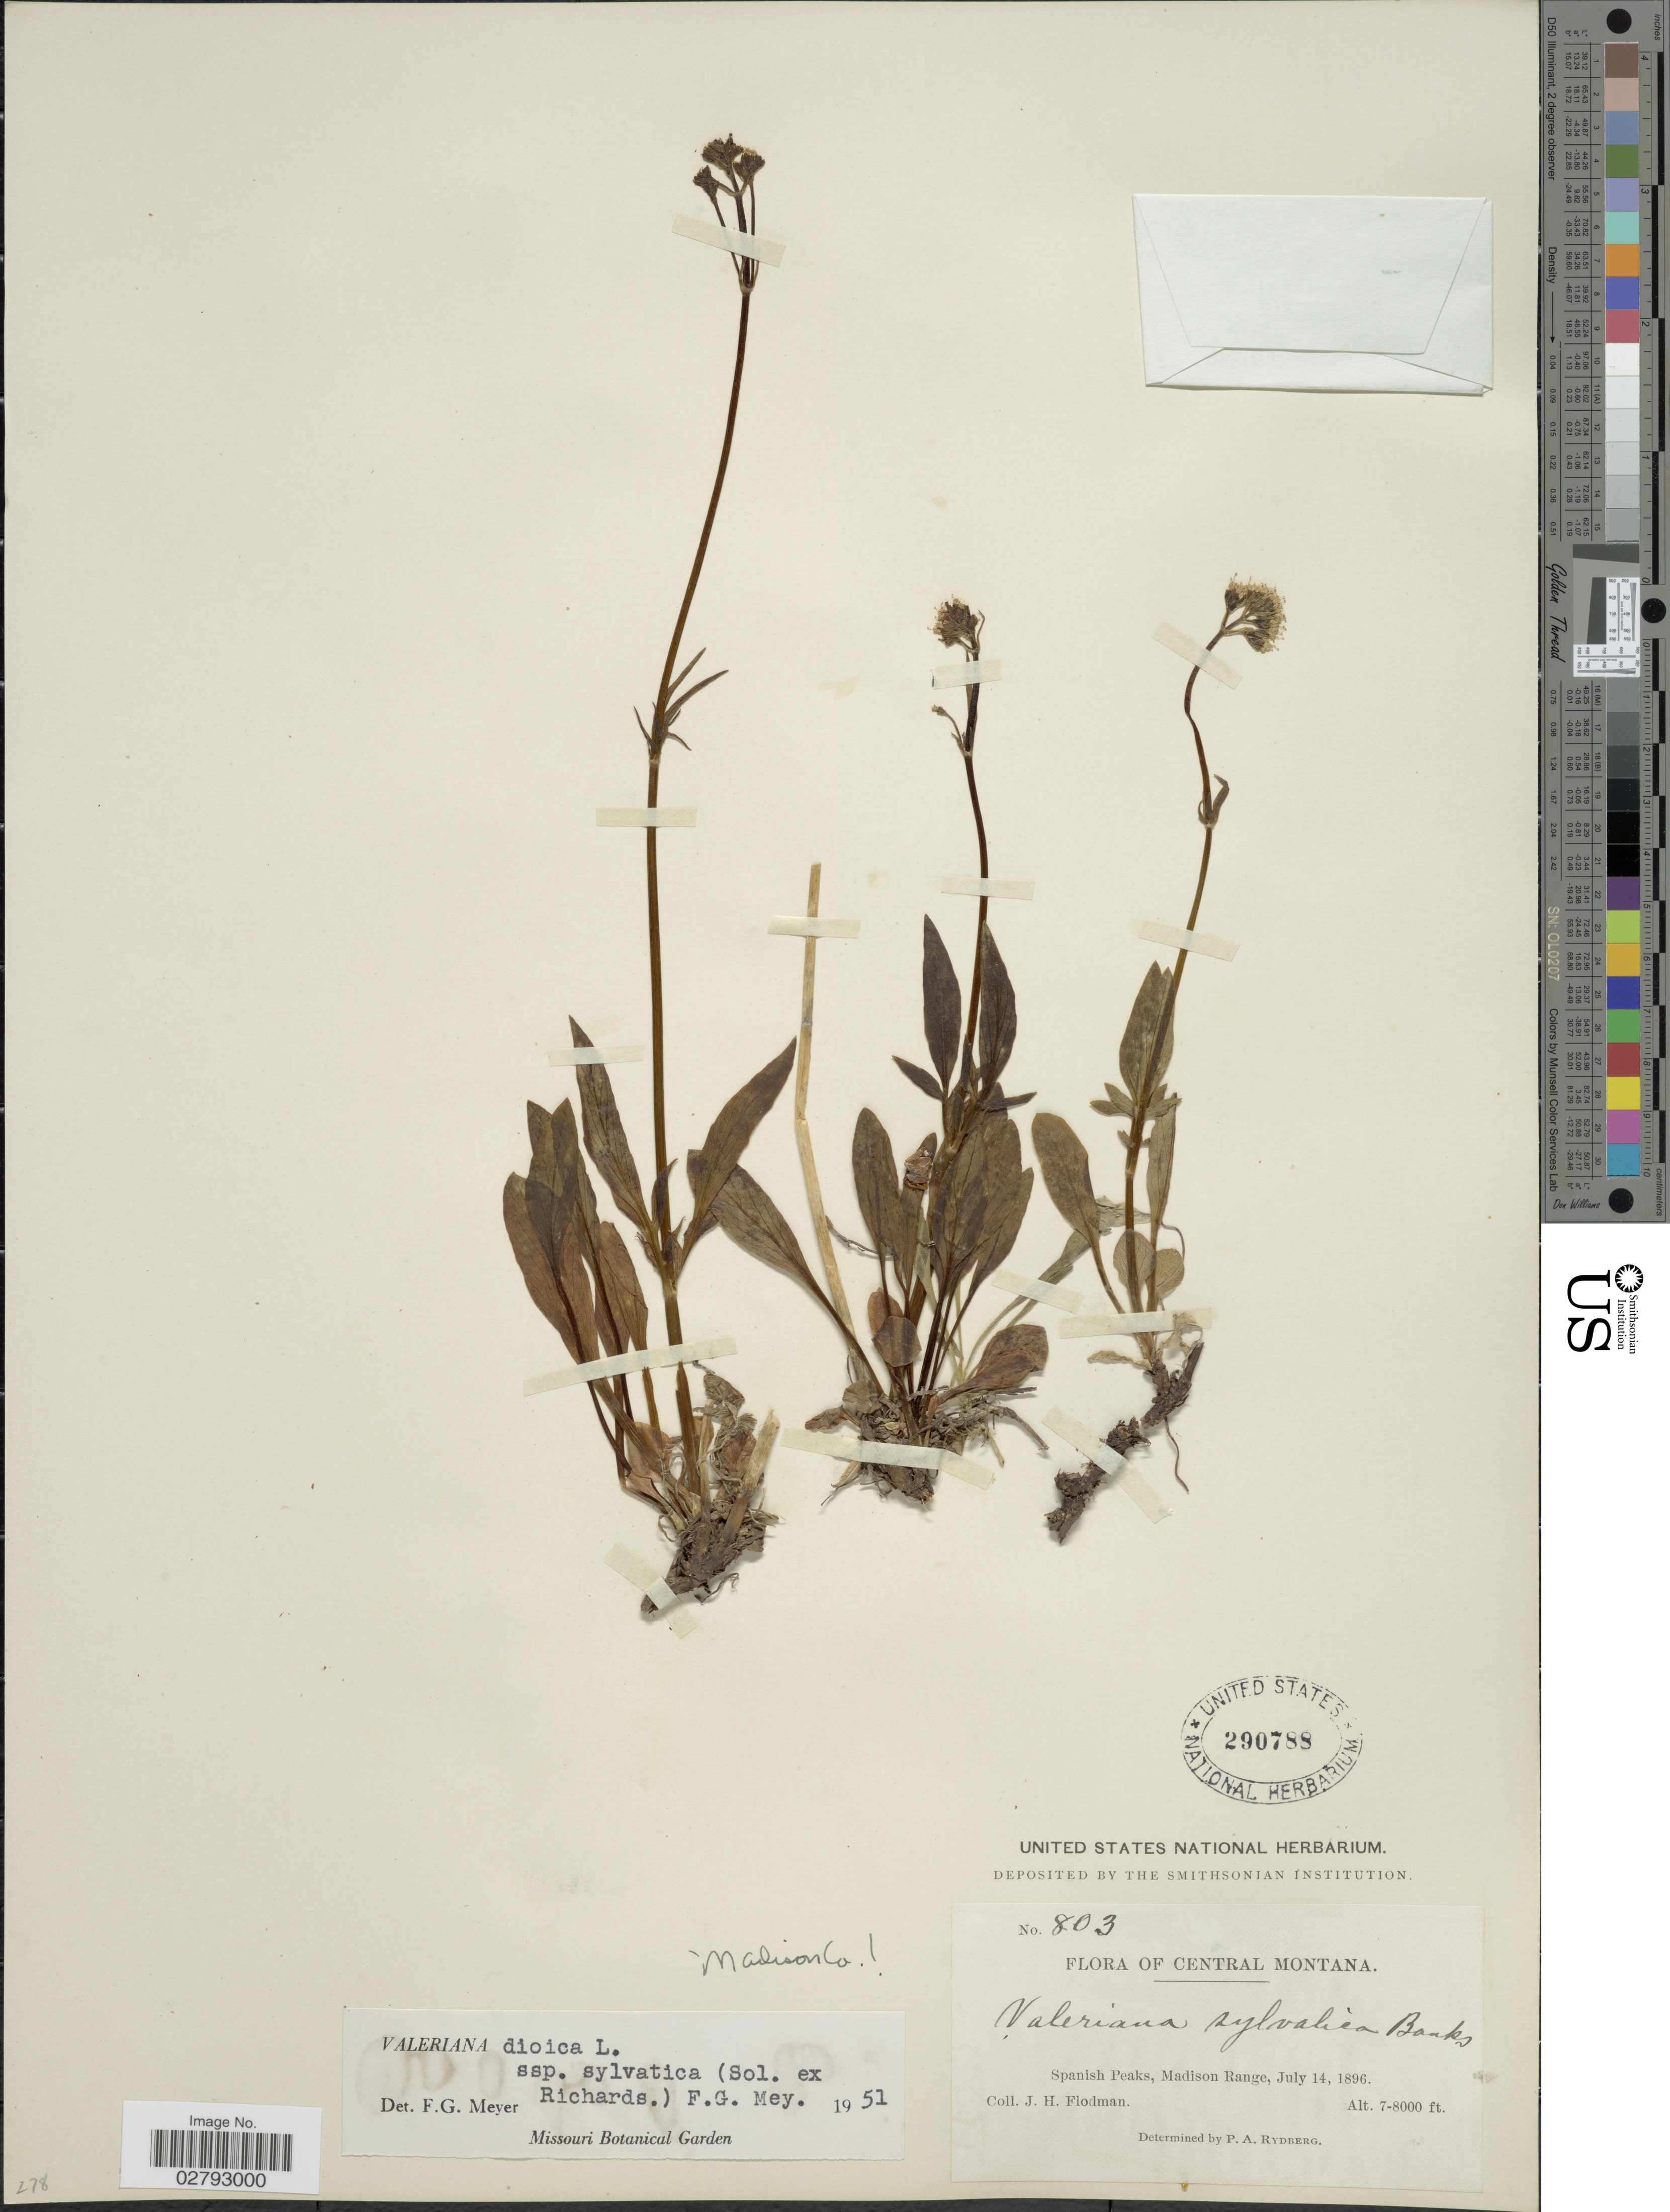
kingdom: Plantae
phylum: Tracheophyta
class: Magnoliopsida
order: Dipsacales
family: Caprifoliaceae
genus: Valeriana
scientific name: Valeriana dioica subsp. sylvatica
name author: (Sol. ex Richardson) F.G. Mey.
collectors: J. Flodman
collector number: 803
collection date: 1896-07-14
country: United States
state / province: Montana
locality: Central Montana. Spanish Peaks, Madison Range.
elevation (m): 2134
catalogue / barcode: US 290788